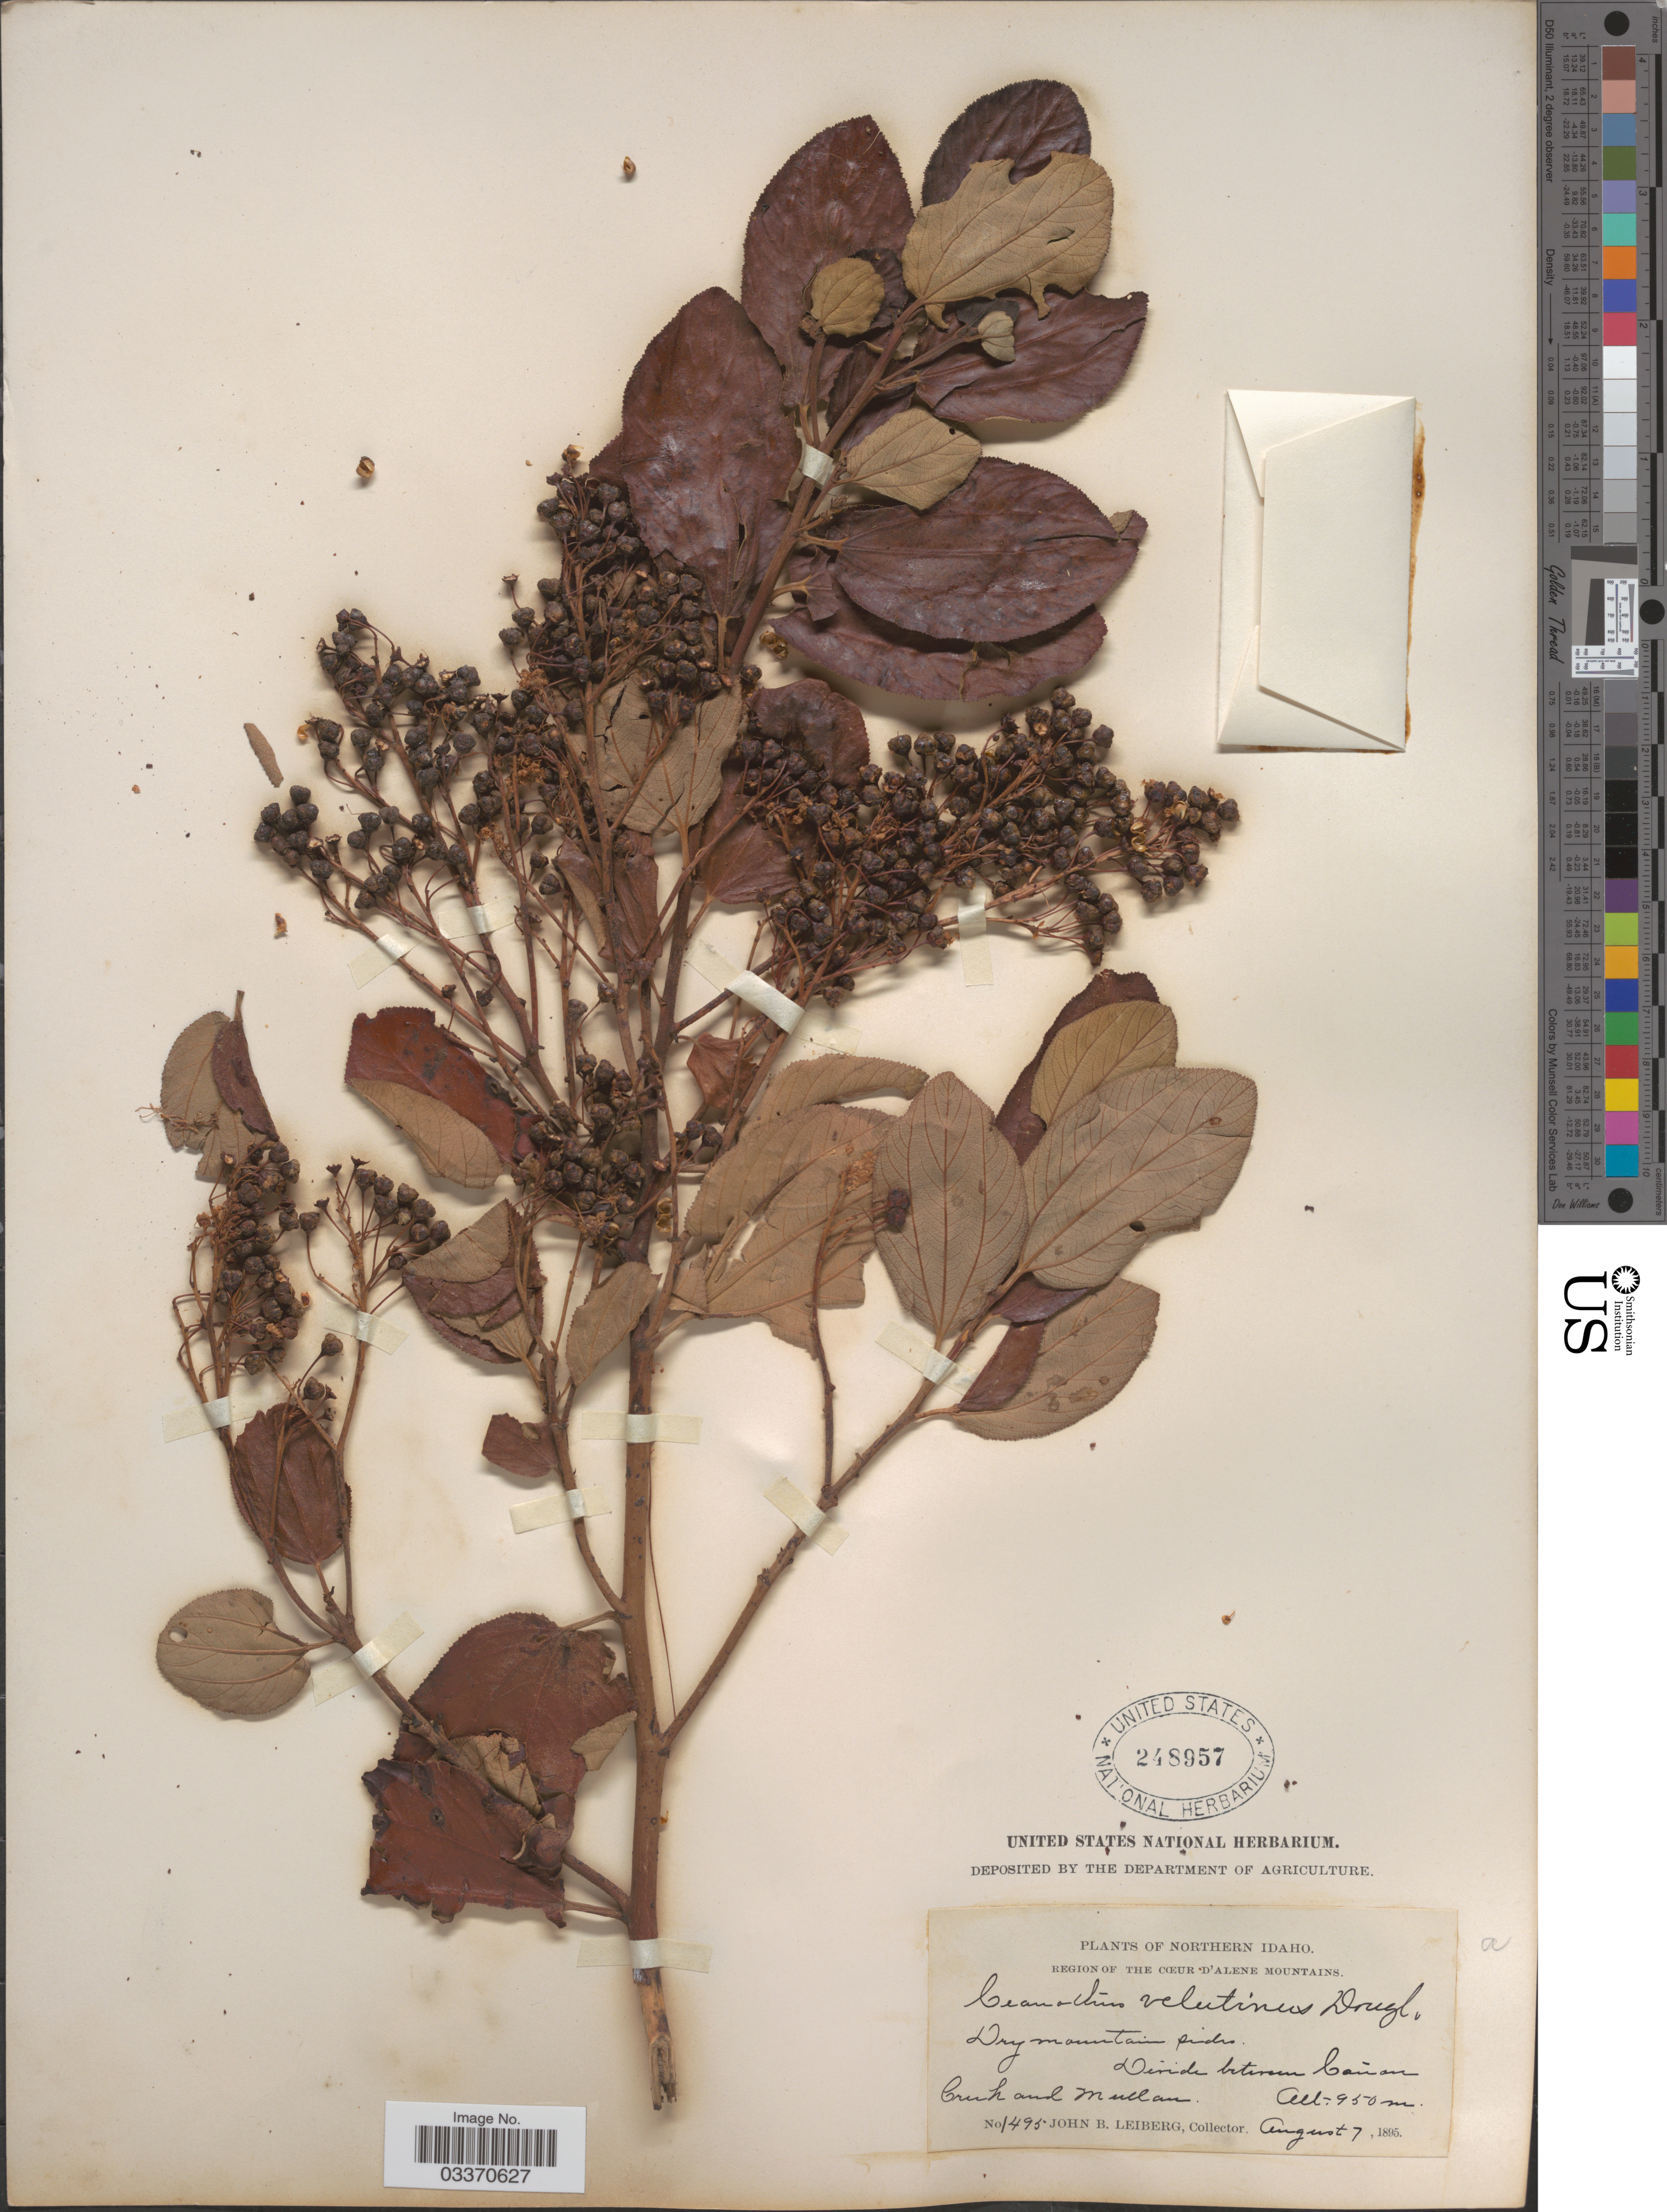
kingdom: Plantae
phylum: Tracheophyta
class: Magnoliopsida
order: Rosales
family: Rhamnaceae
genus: Ceanothus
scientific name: Ceanothus velutinus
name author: Douglas ex Hook.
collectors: J. B. Leiberg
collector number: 1495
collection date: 1895-08-07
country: United States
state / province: Idaho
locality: Northern Idaho. Divide between Cañon Creek and Mullan. Region of the Cɶur d'Alene mountains.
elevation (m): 950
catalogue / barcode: US 248957